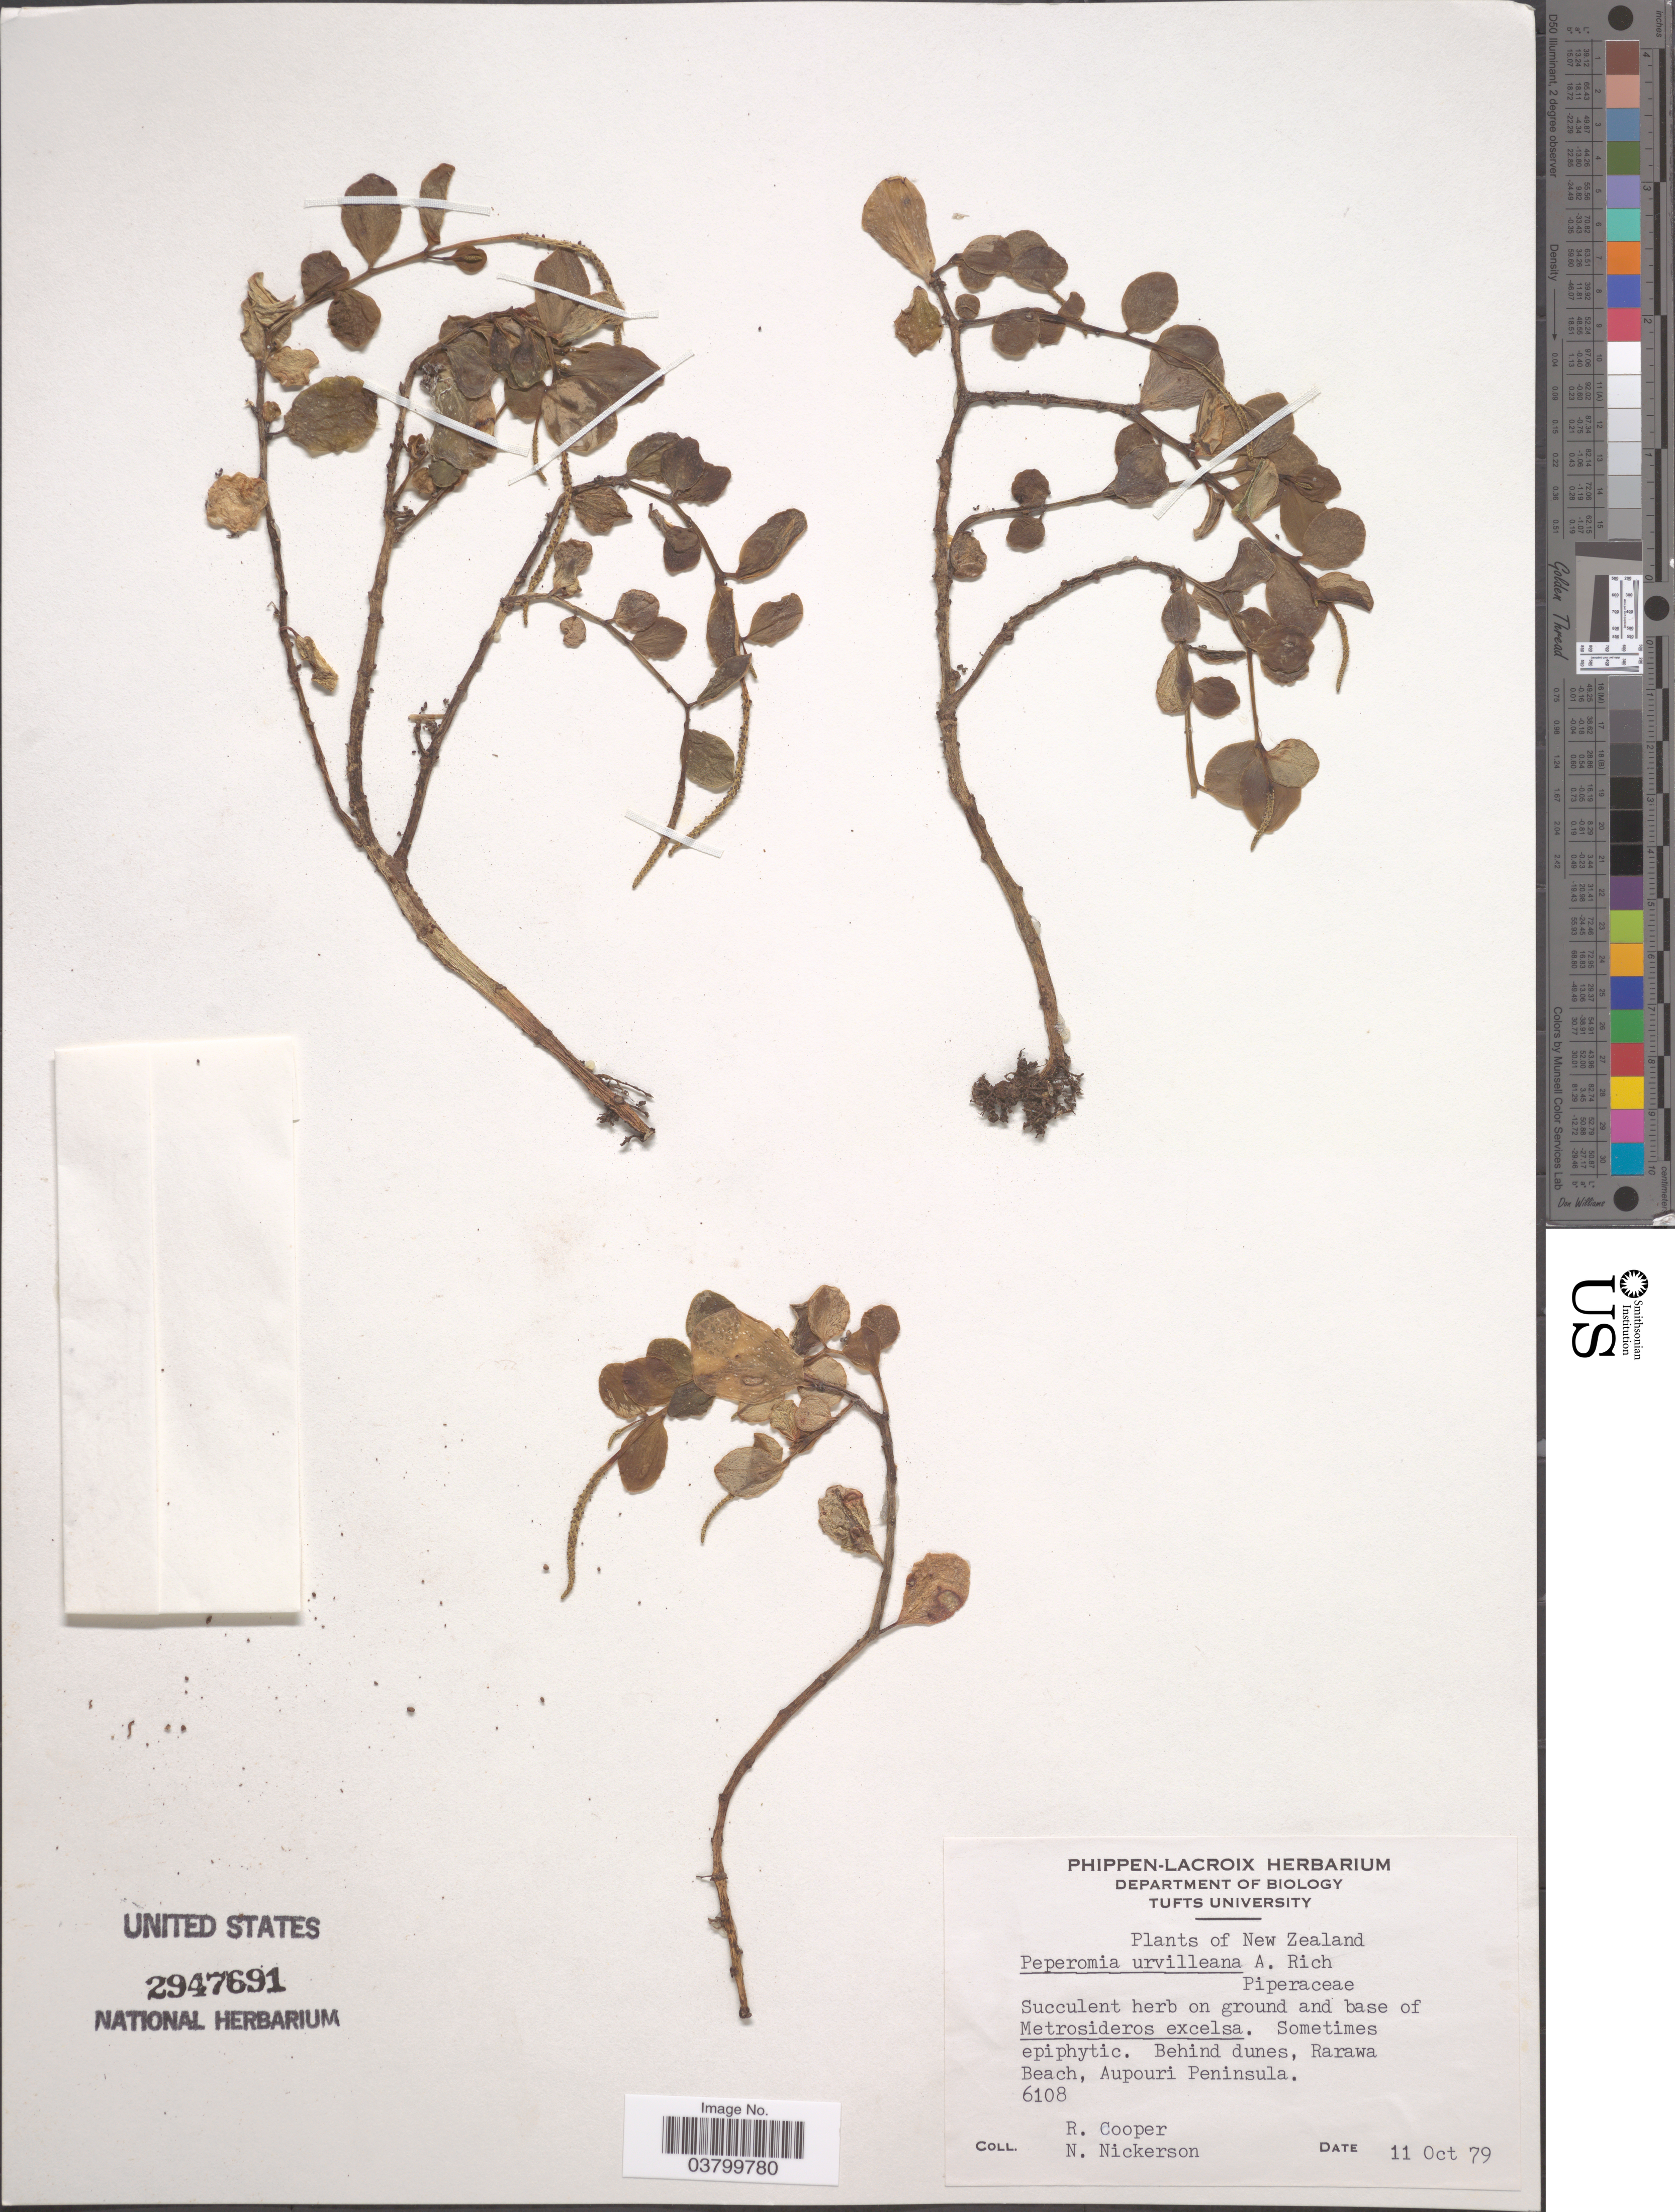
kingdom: Plantae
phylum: Tracheophyta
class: Magnoliopsida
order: Piperales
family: Piperaceae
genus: Peperomia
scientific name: Peperomia urvilleana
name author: A. Rich.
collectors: R. Cooper & N. Nickerson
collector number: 6108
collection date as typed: Transcribed d/m/y: 11/10/79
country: New Zealand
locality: Rarawa Beach, Aupouri Peninsula.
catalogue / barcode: US 2947691